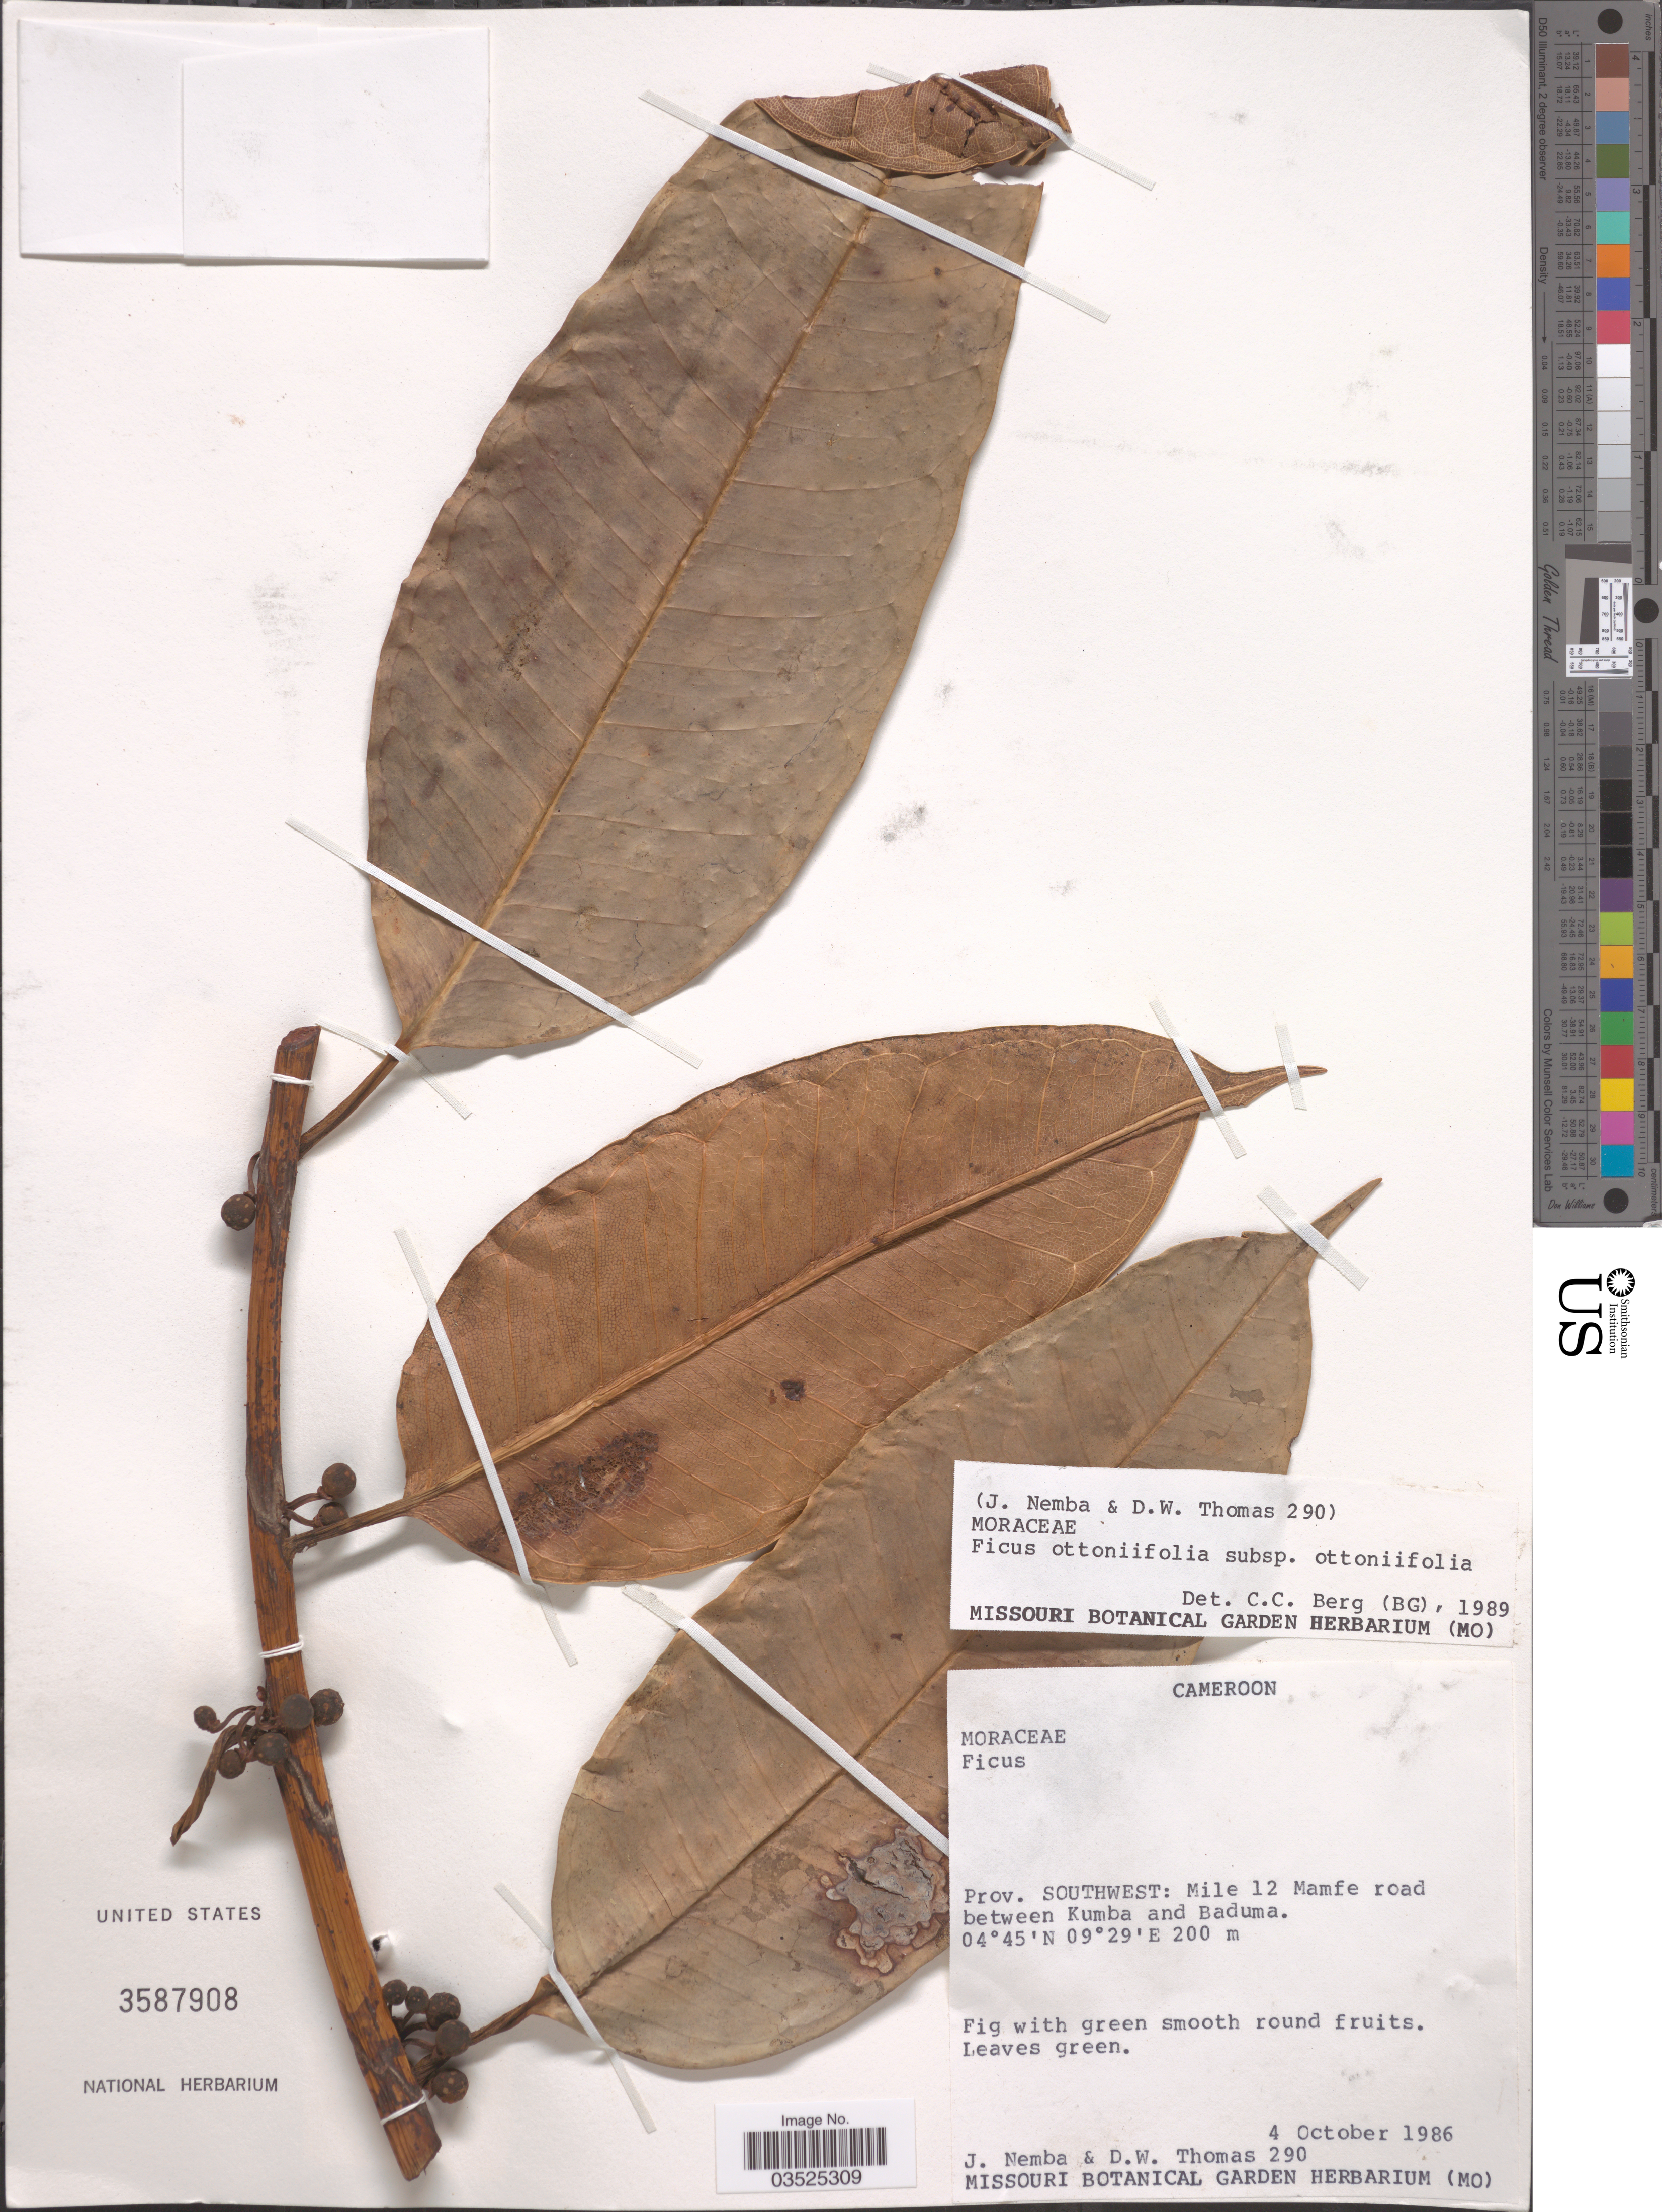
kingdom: Plantae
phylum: Tracheophyta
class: Magnoliopsida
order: Rosales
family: Moraceae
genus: Ficus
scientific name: Ficus ottoniifolia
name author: (Miq.) Miq.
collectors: J. Nemba & D. W. Thomas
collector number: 290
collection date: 1986-10-04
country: Cameroon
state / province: Sud-Ouest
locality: Prov. Southwest: Mile 12 Mamfe road between Kumba and Baduma.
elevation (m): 200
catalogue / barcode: US 3587908